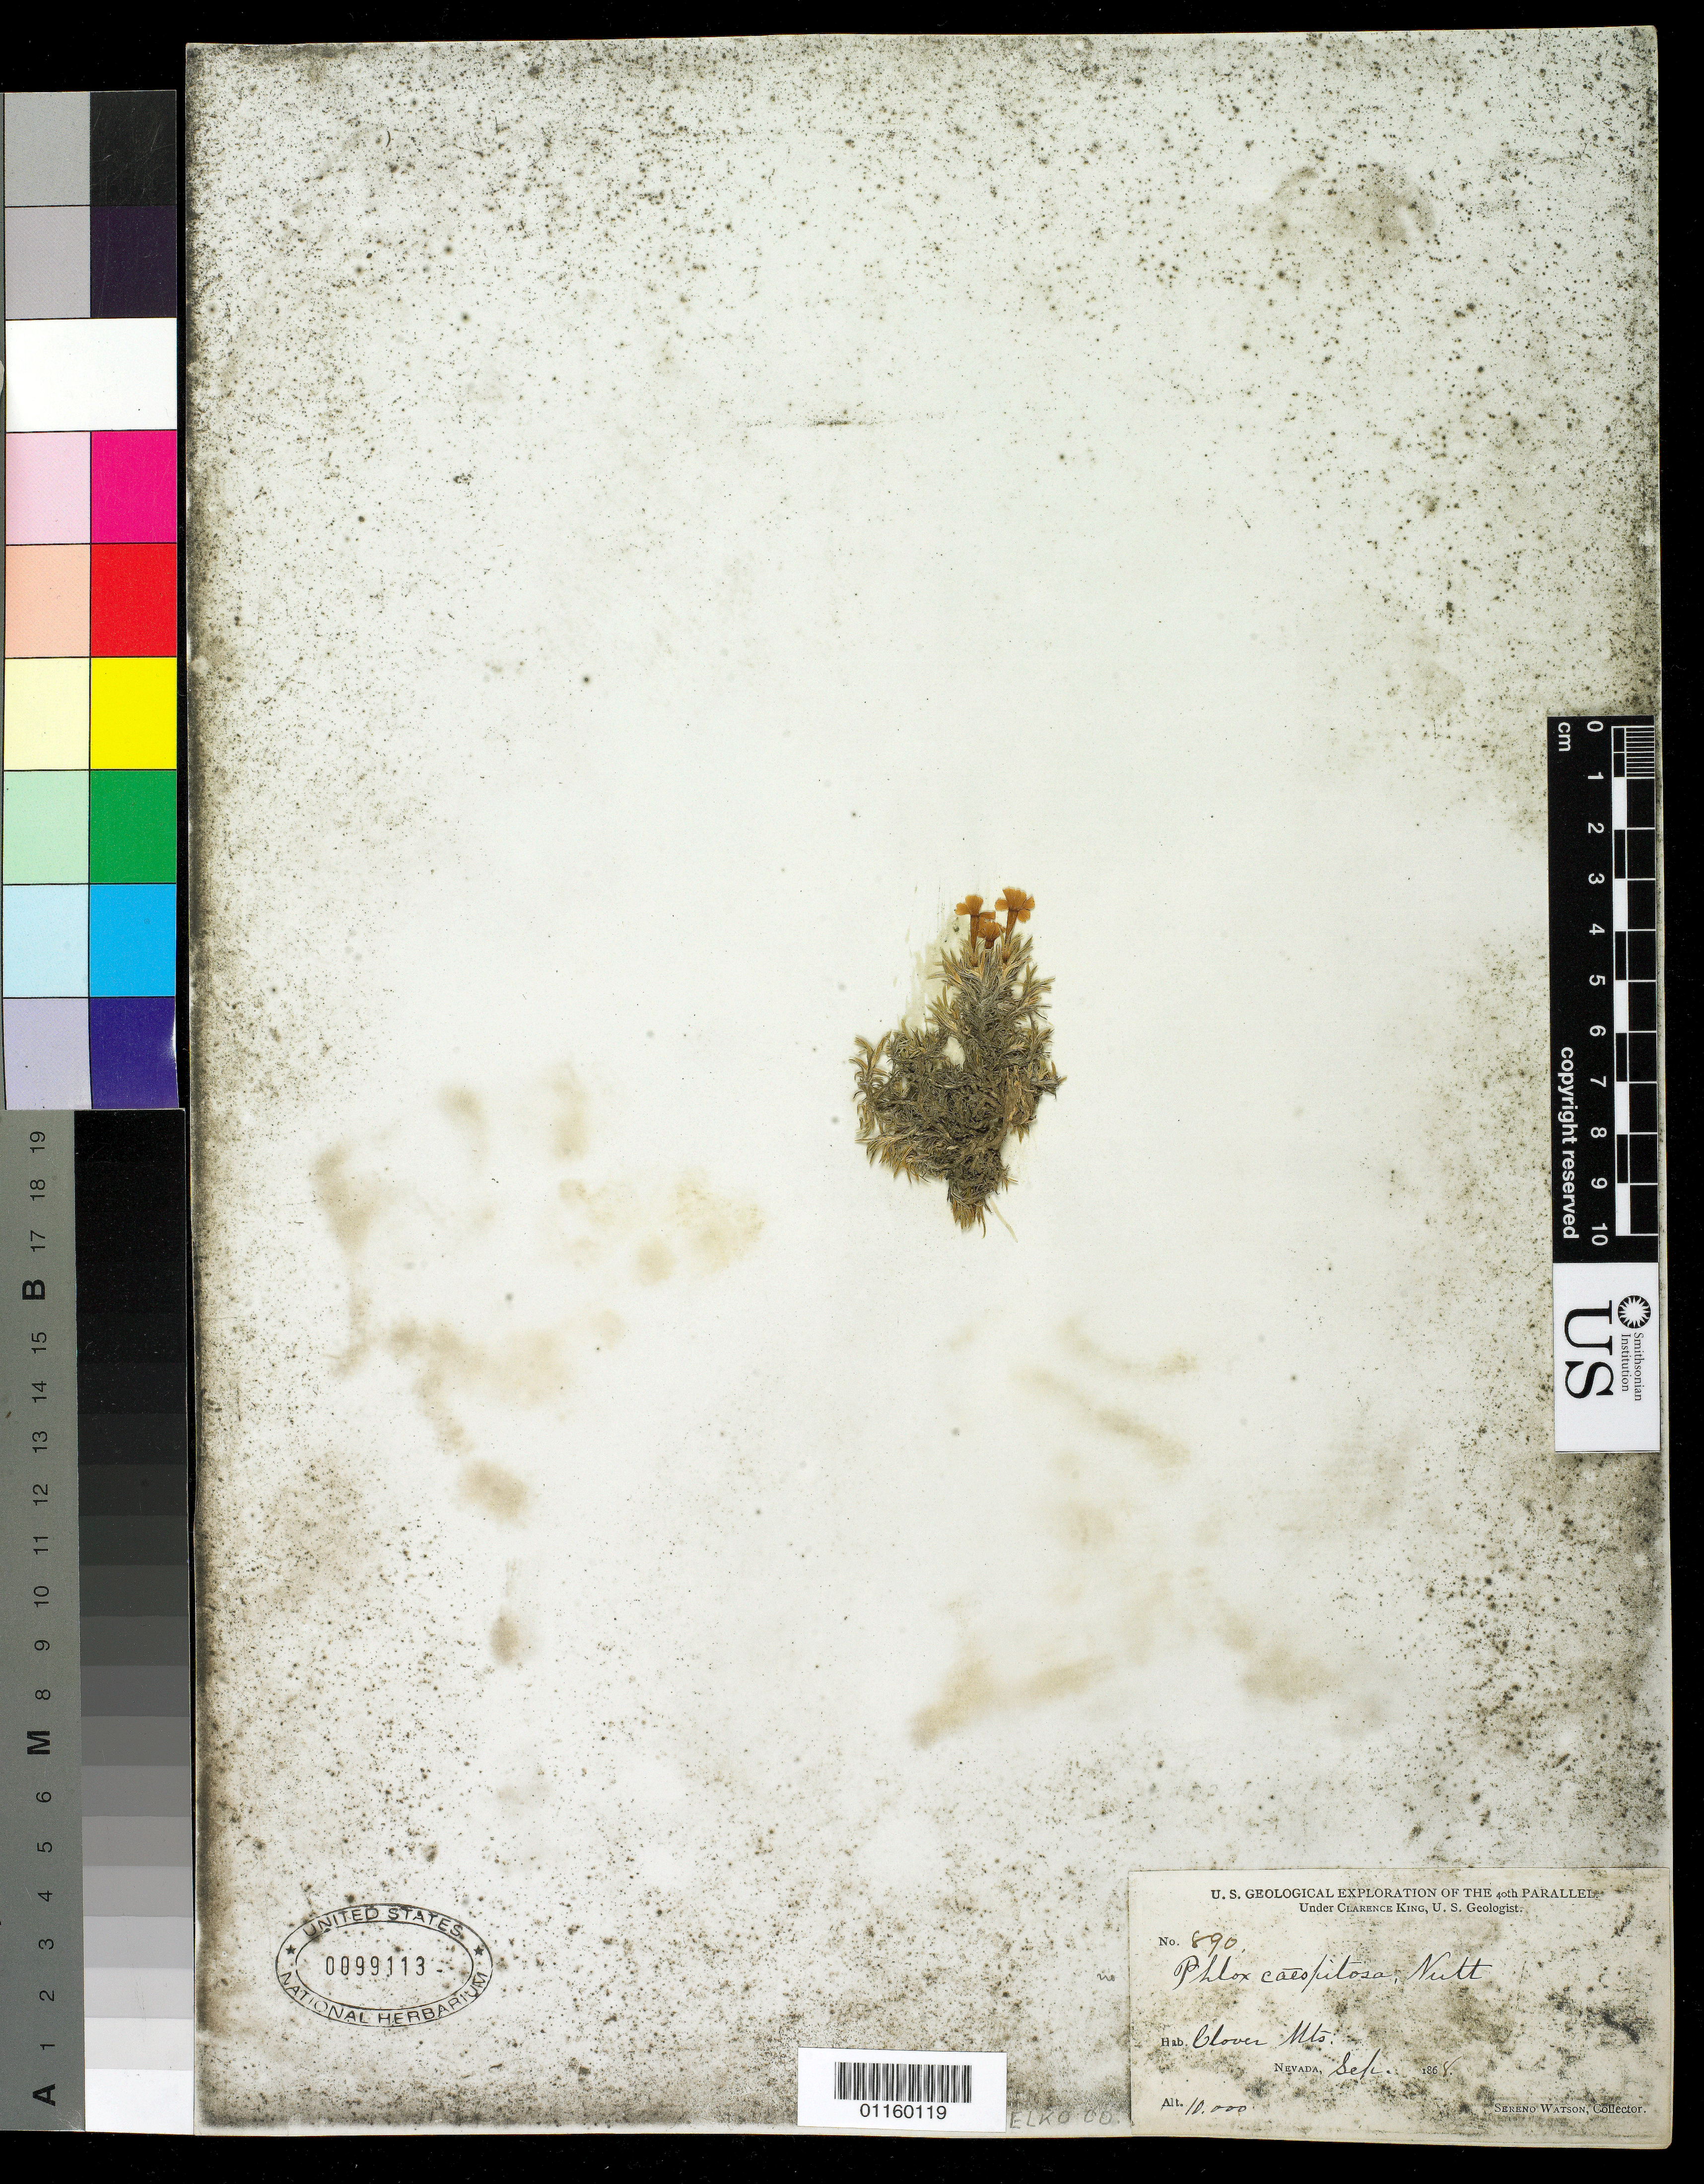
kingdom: Plantae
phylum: Tracheophyta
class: Magnoliopsida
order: Ericales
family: Polemoniaceae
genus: Phlox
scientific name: Phlox condensata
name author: (A. Gray) E.E. Nelson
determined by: Mayfield, M. H.; Ferguson, C. J.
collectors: S. Watson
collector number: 890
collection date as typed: Sep 1868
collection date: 1868-09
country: United States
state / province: Nevada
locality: Clover Mts.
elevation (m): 3048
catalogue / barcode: US 99113